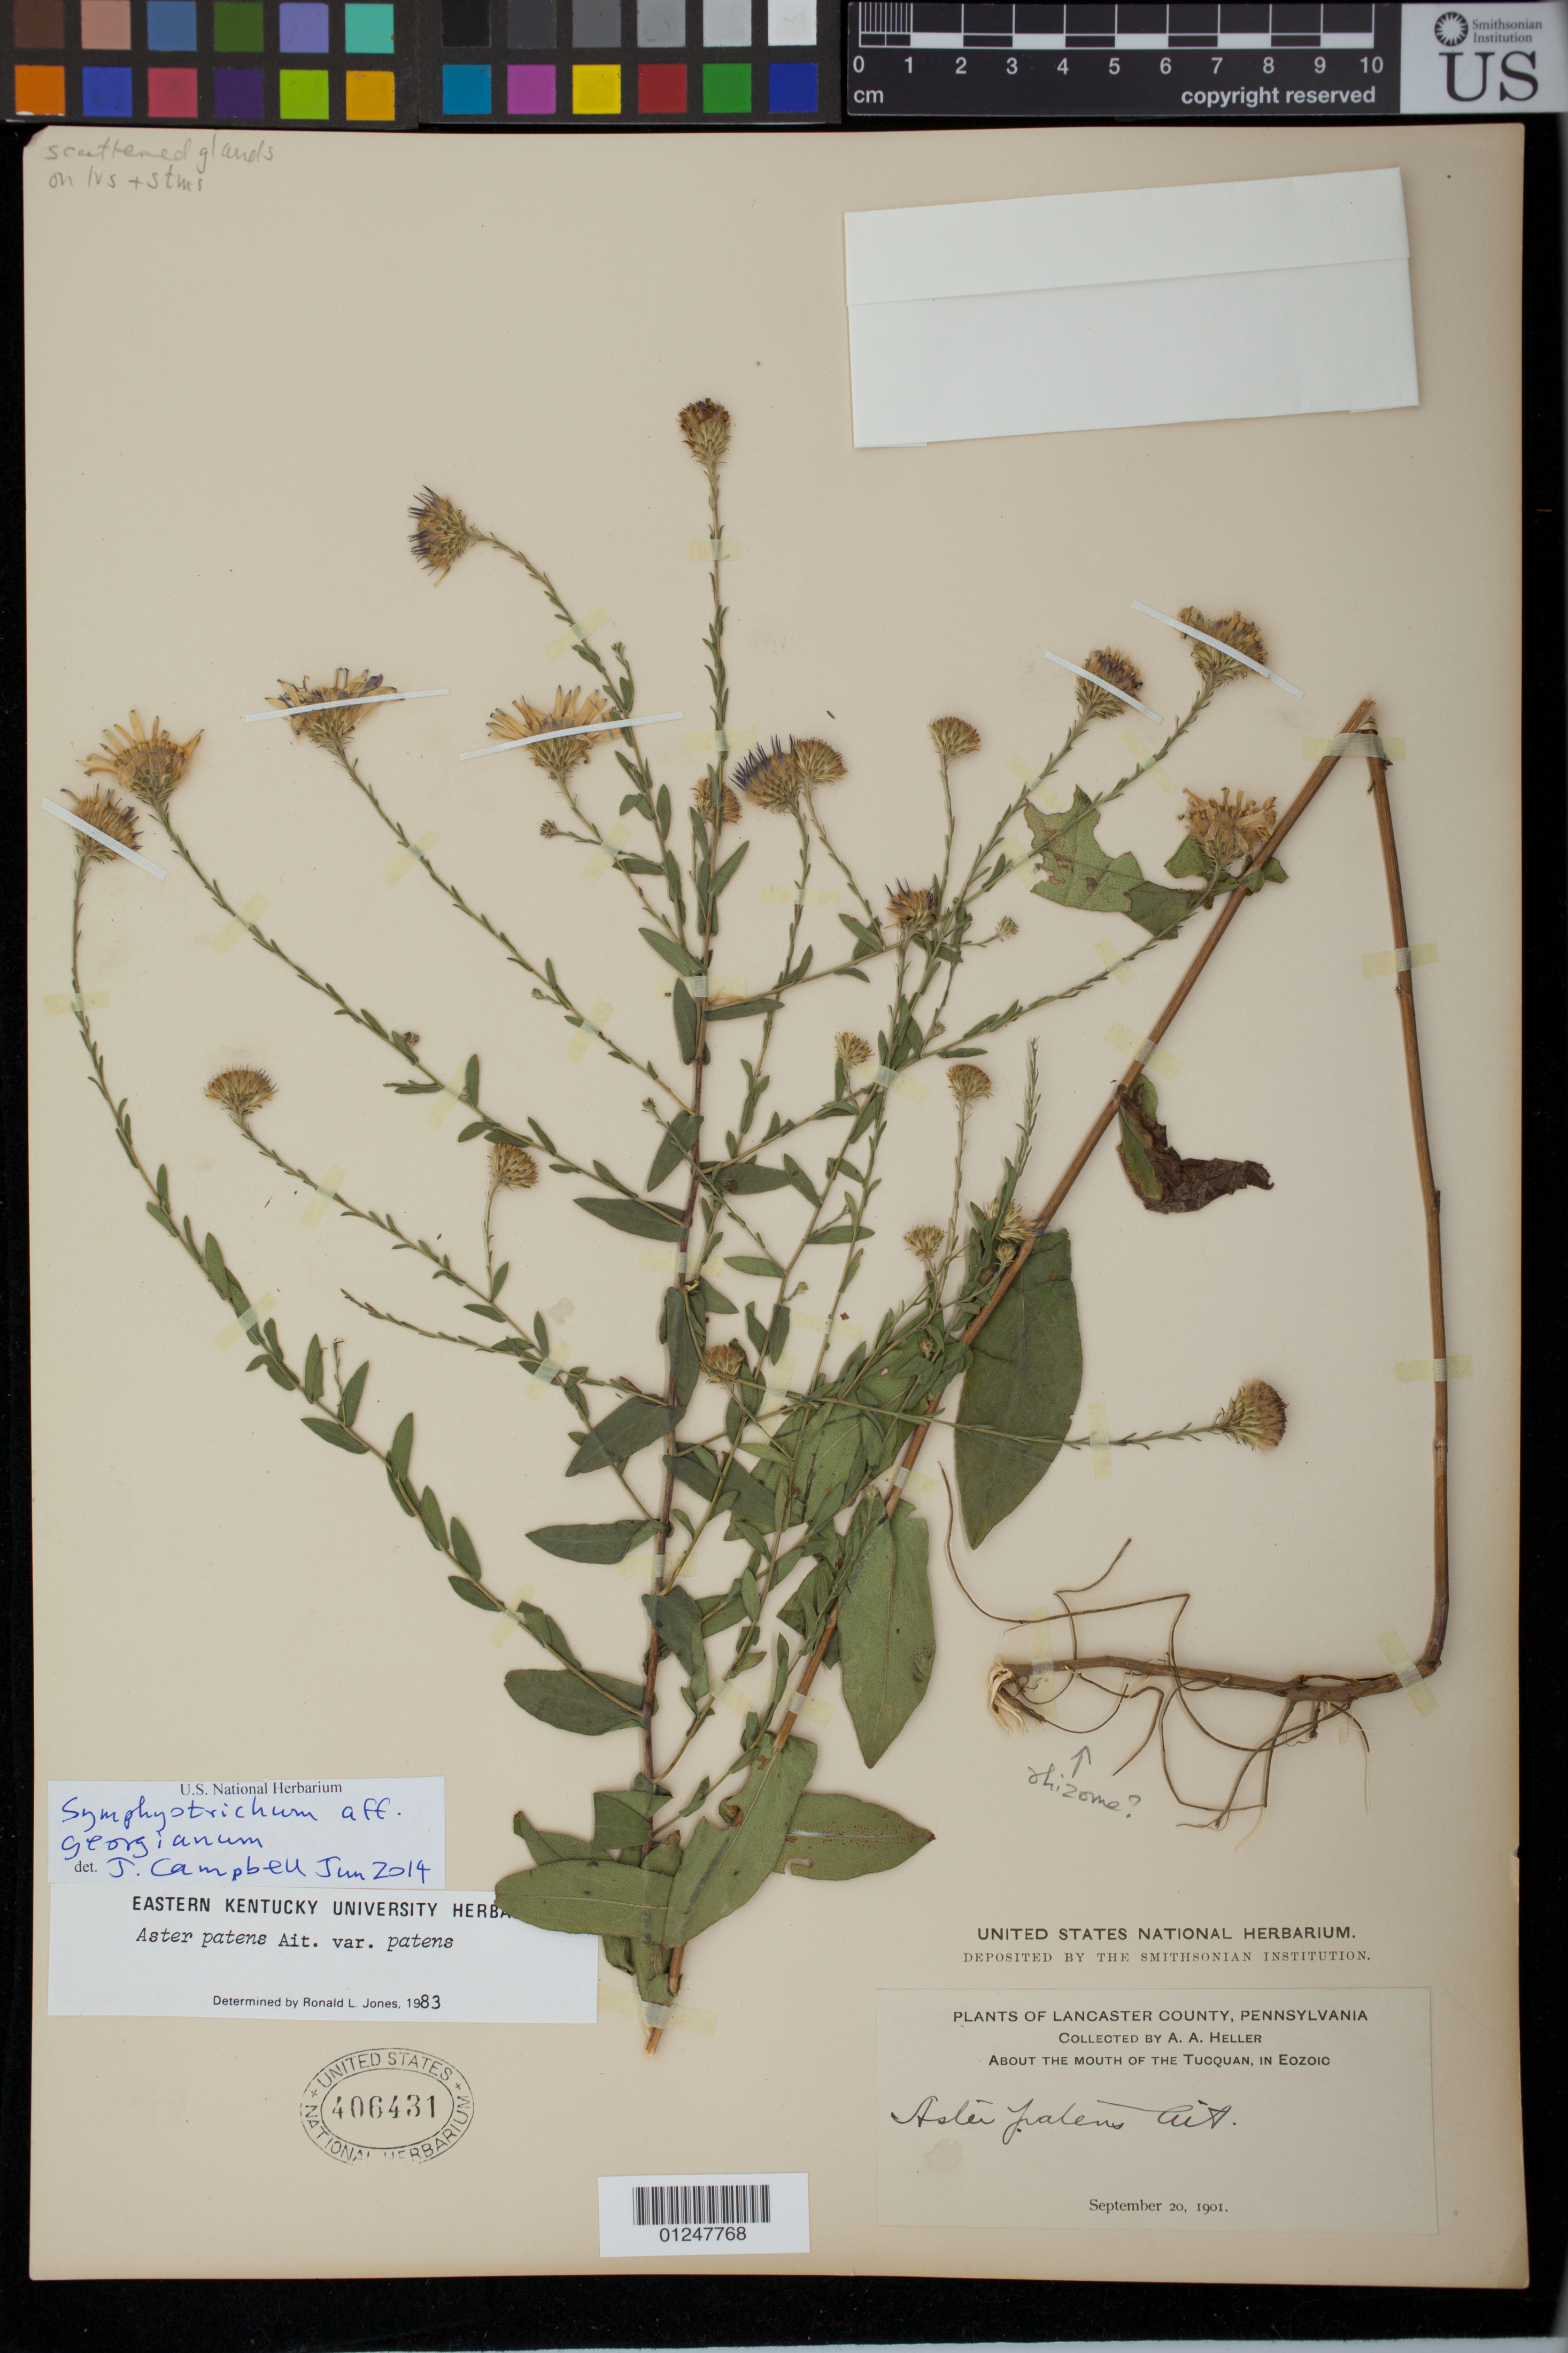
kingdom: Plantae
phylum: Tracheophyta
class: Magnoliopsida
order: Asterales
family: Asteraceae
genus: Symphyotrichum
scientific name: Symphyotrichum georgianum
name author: (Alexander) G.L. Nesom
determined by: Campbell, J.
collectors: A. A. Heller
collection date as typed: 20 Sep 1901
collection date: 1901-09-20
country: United States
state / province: Pennsylvania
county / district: Lancaster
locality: About the mouth of the tucquan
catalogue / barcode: US 406431